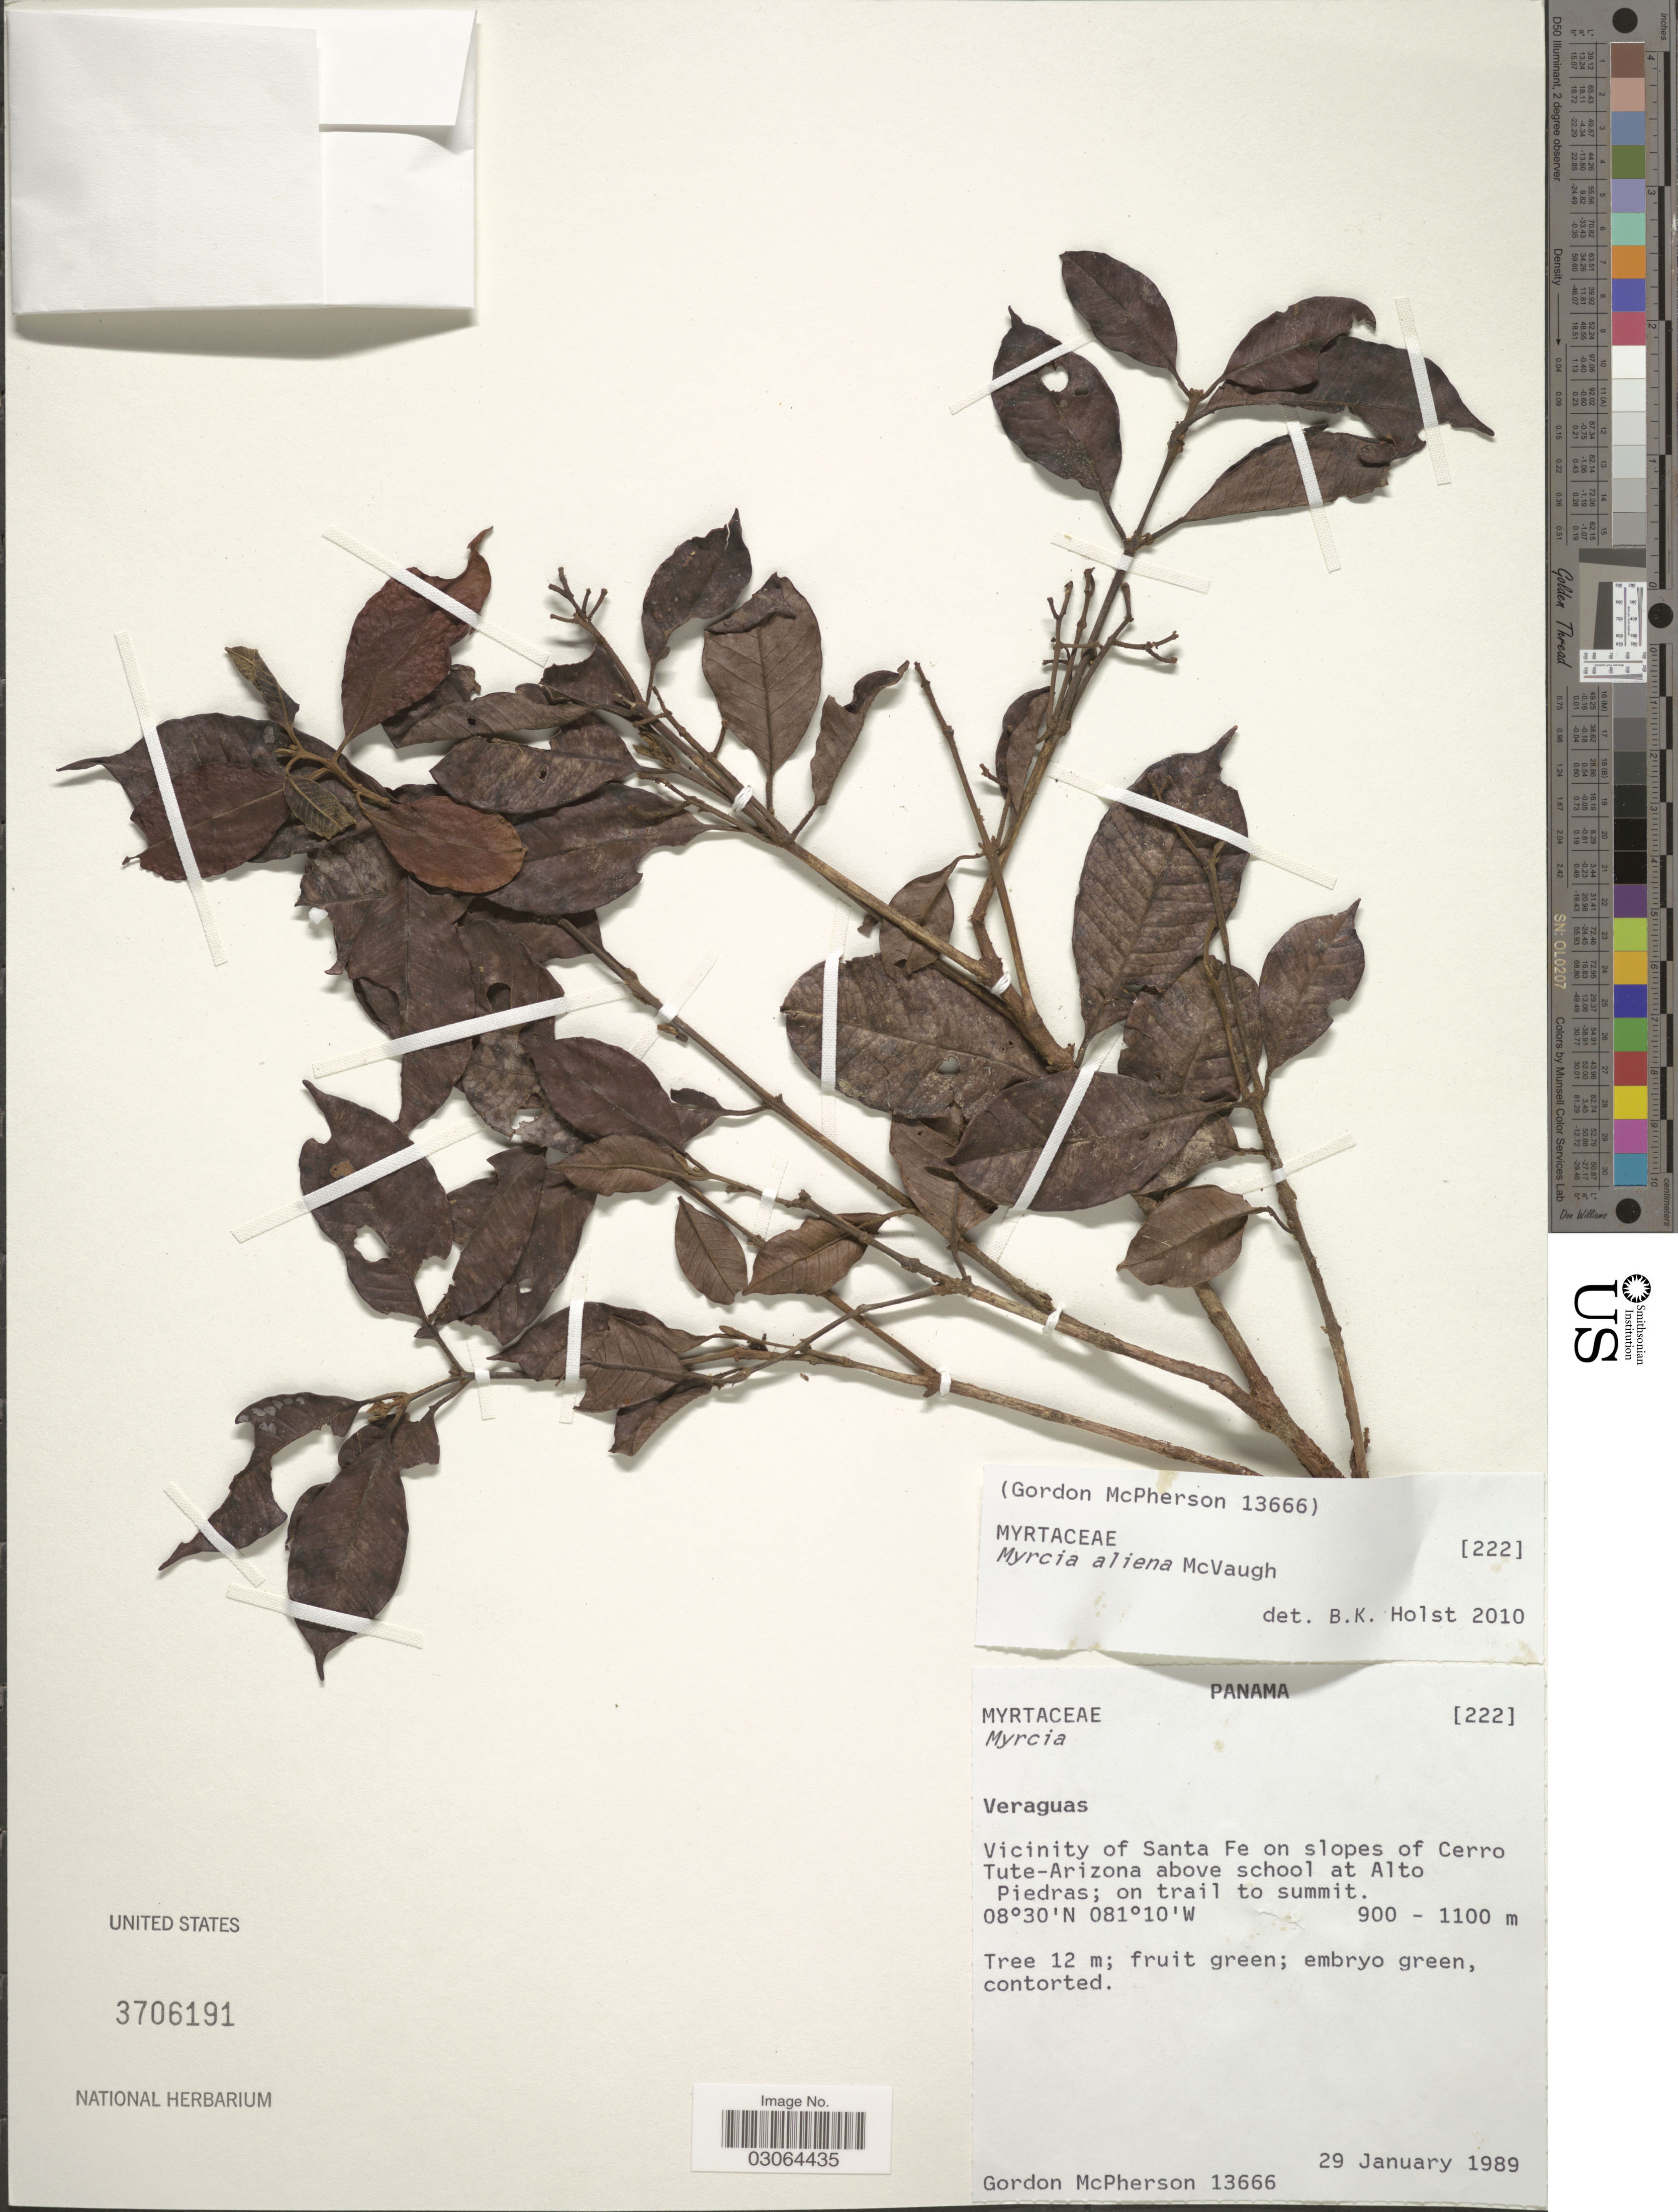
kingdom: Plantae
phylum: Tracheophyta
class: Magnoliopsida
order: Myrtales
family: Myrtaceae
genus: Myrcia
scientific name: Myrcia aliena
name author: McVaugh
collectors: G. D. McPherson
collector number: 13666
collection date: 1989-01-29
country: Panama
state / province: Veraguas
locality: Vicinity of Santa Fe on slopes of Cerro Tute-Arizona above school at Alto Piedras.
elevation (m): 900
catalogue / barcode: US 3706191